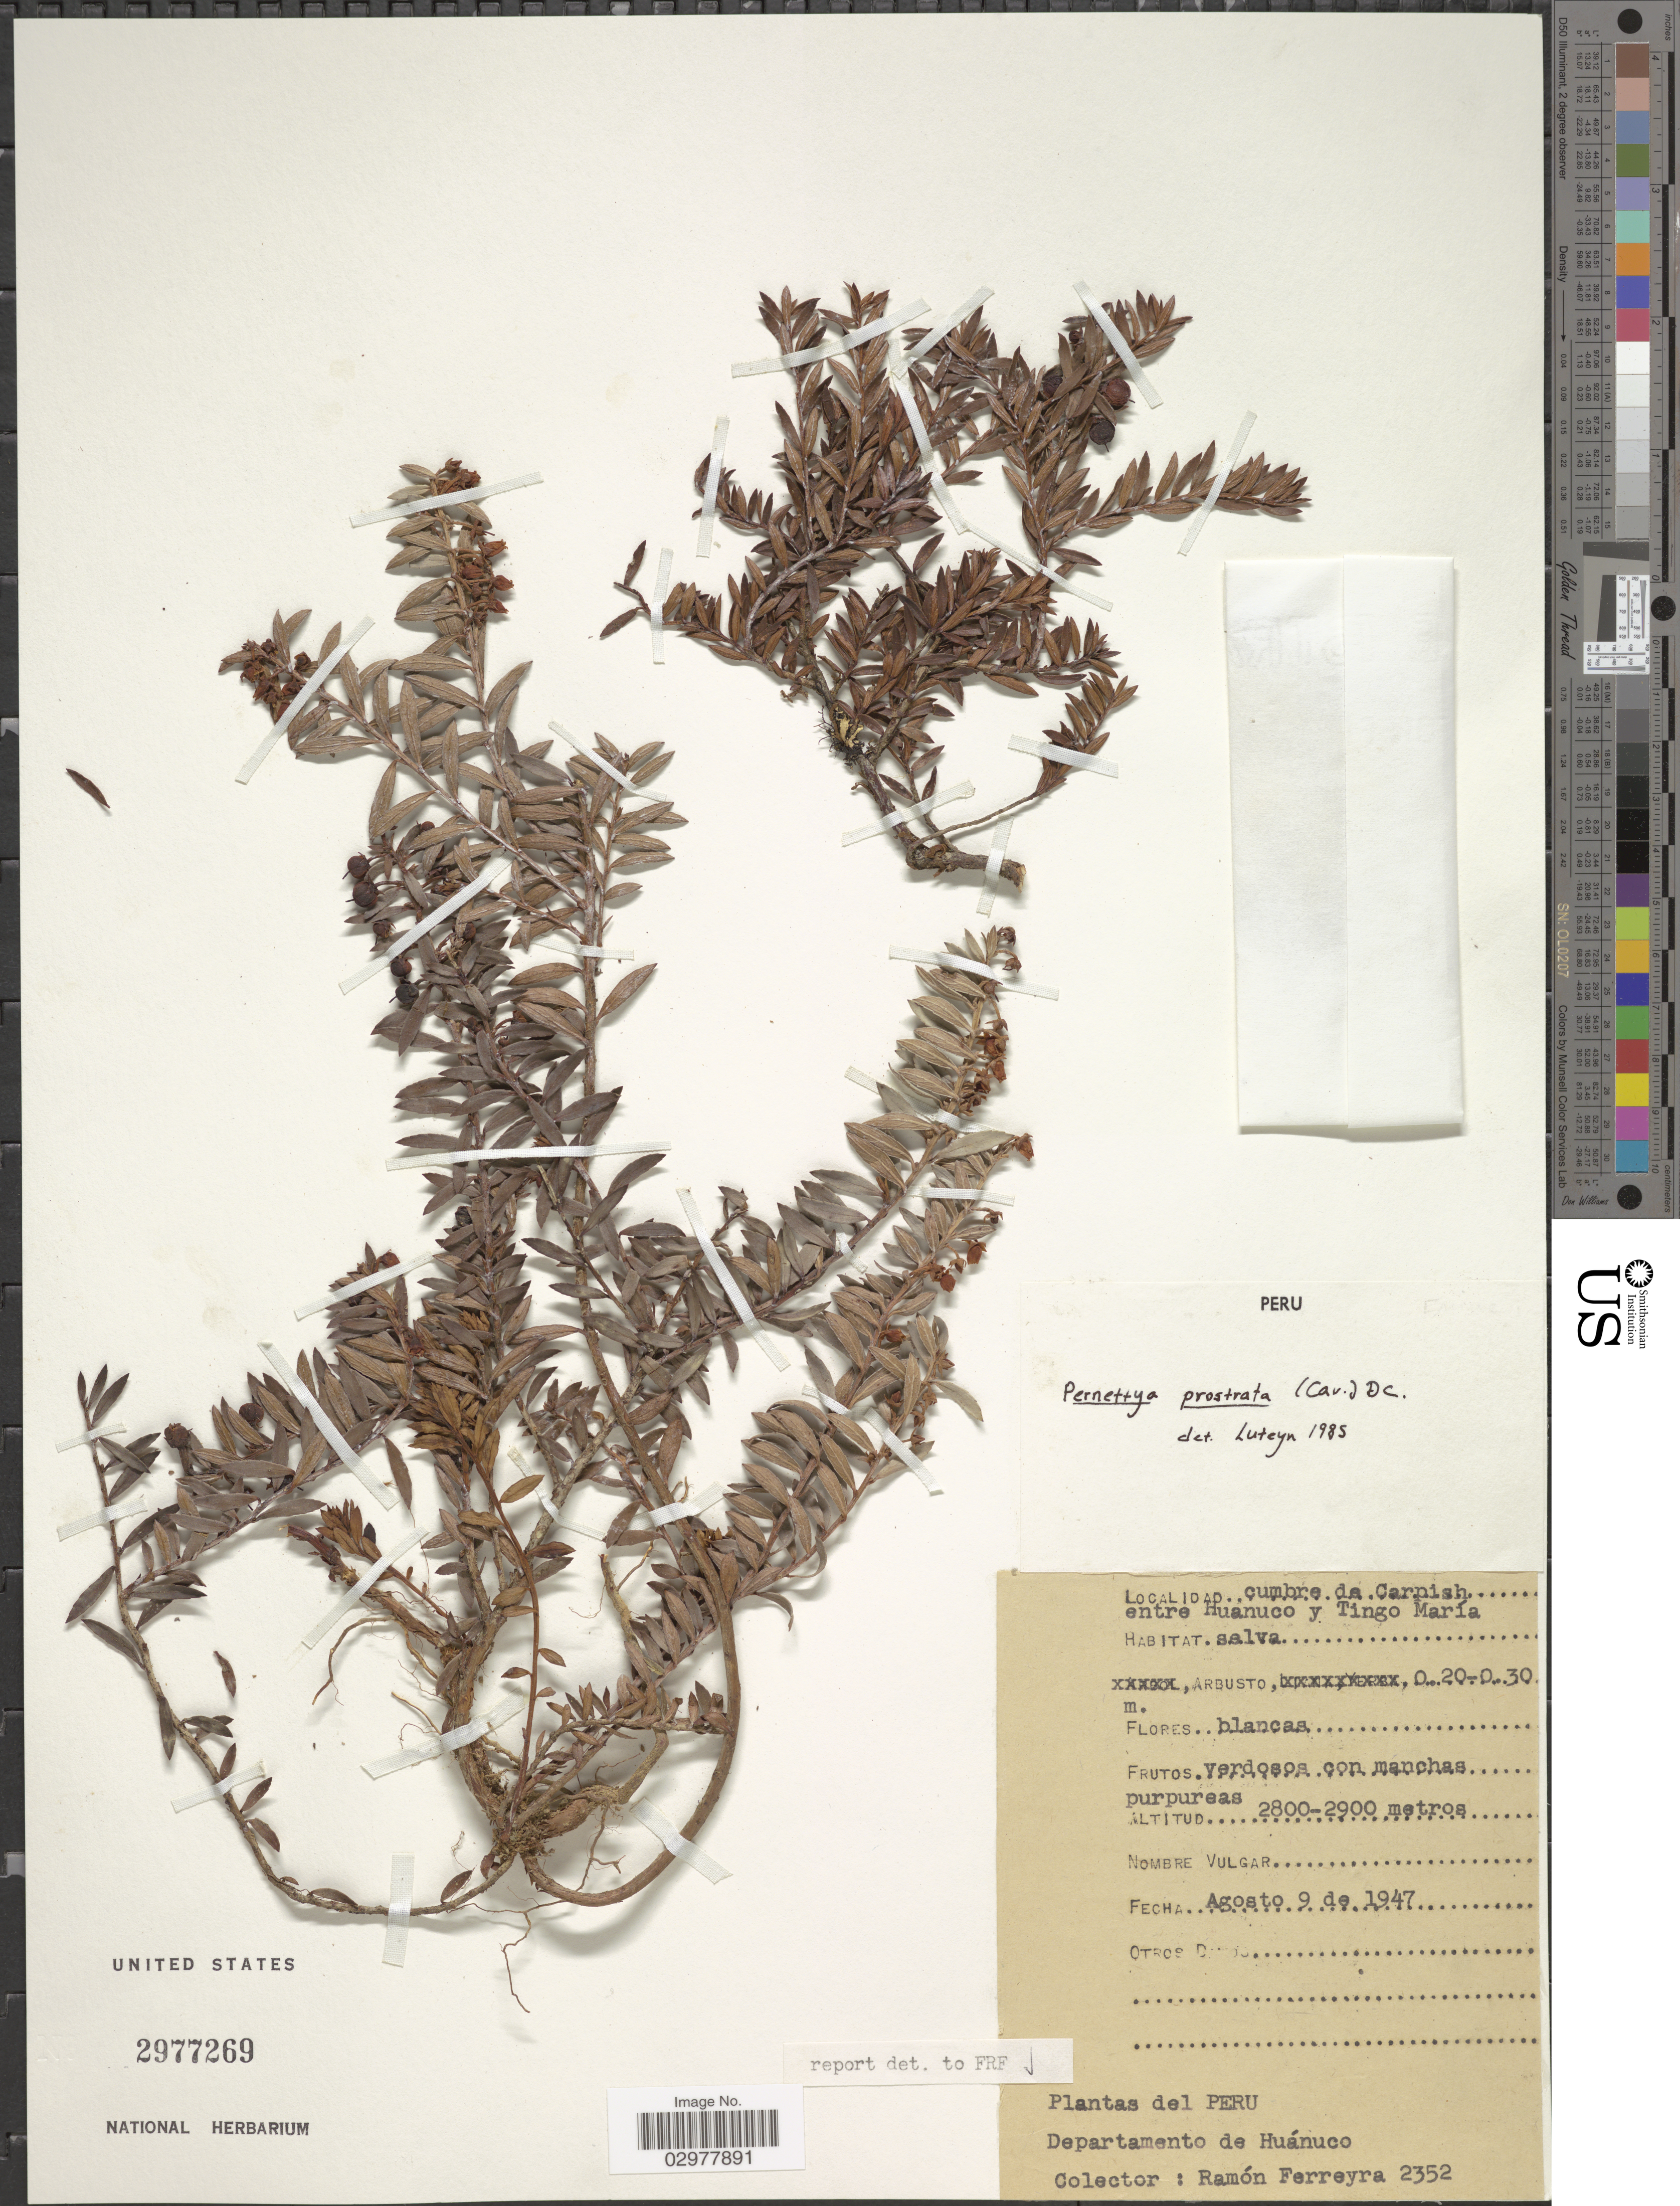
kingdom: Plantae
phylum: Tracheophyta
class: Magnoliopsida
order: Ericales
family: Ericaceae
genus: Pernettya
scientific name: Pernettya prostrata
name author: (Cav.) DC.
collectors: R. A. Ferreyra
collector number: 2352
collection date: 1947-08-09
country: Peru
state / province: Huánuco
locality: Cumbre de Carnish entre Huanuco y Tingo María. Departamento de Huánuco.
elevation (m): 2800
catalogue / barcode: US 2977269